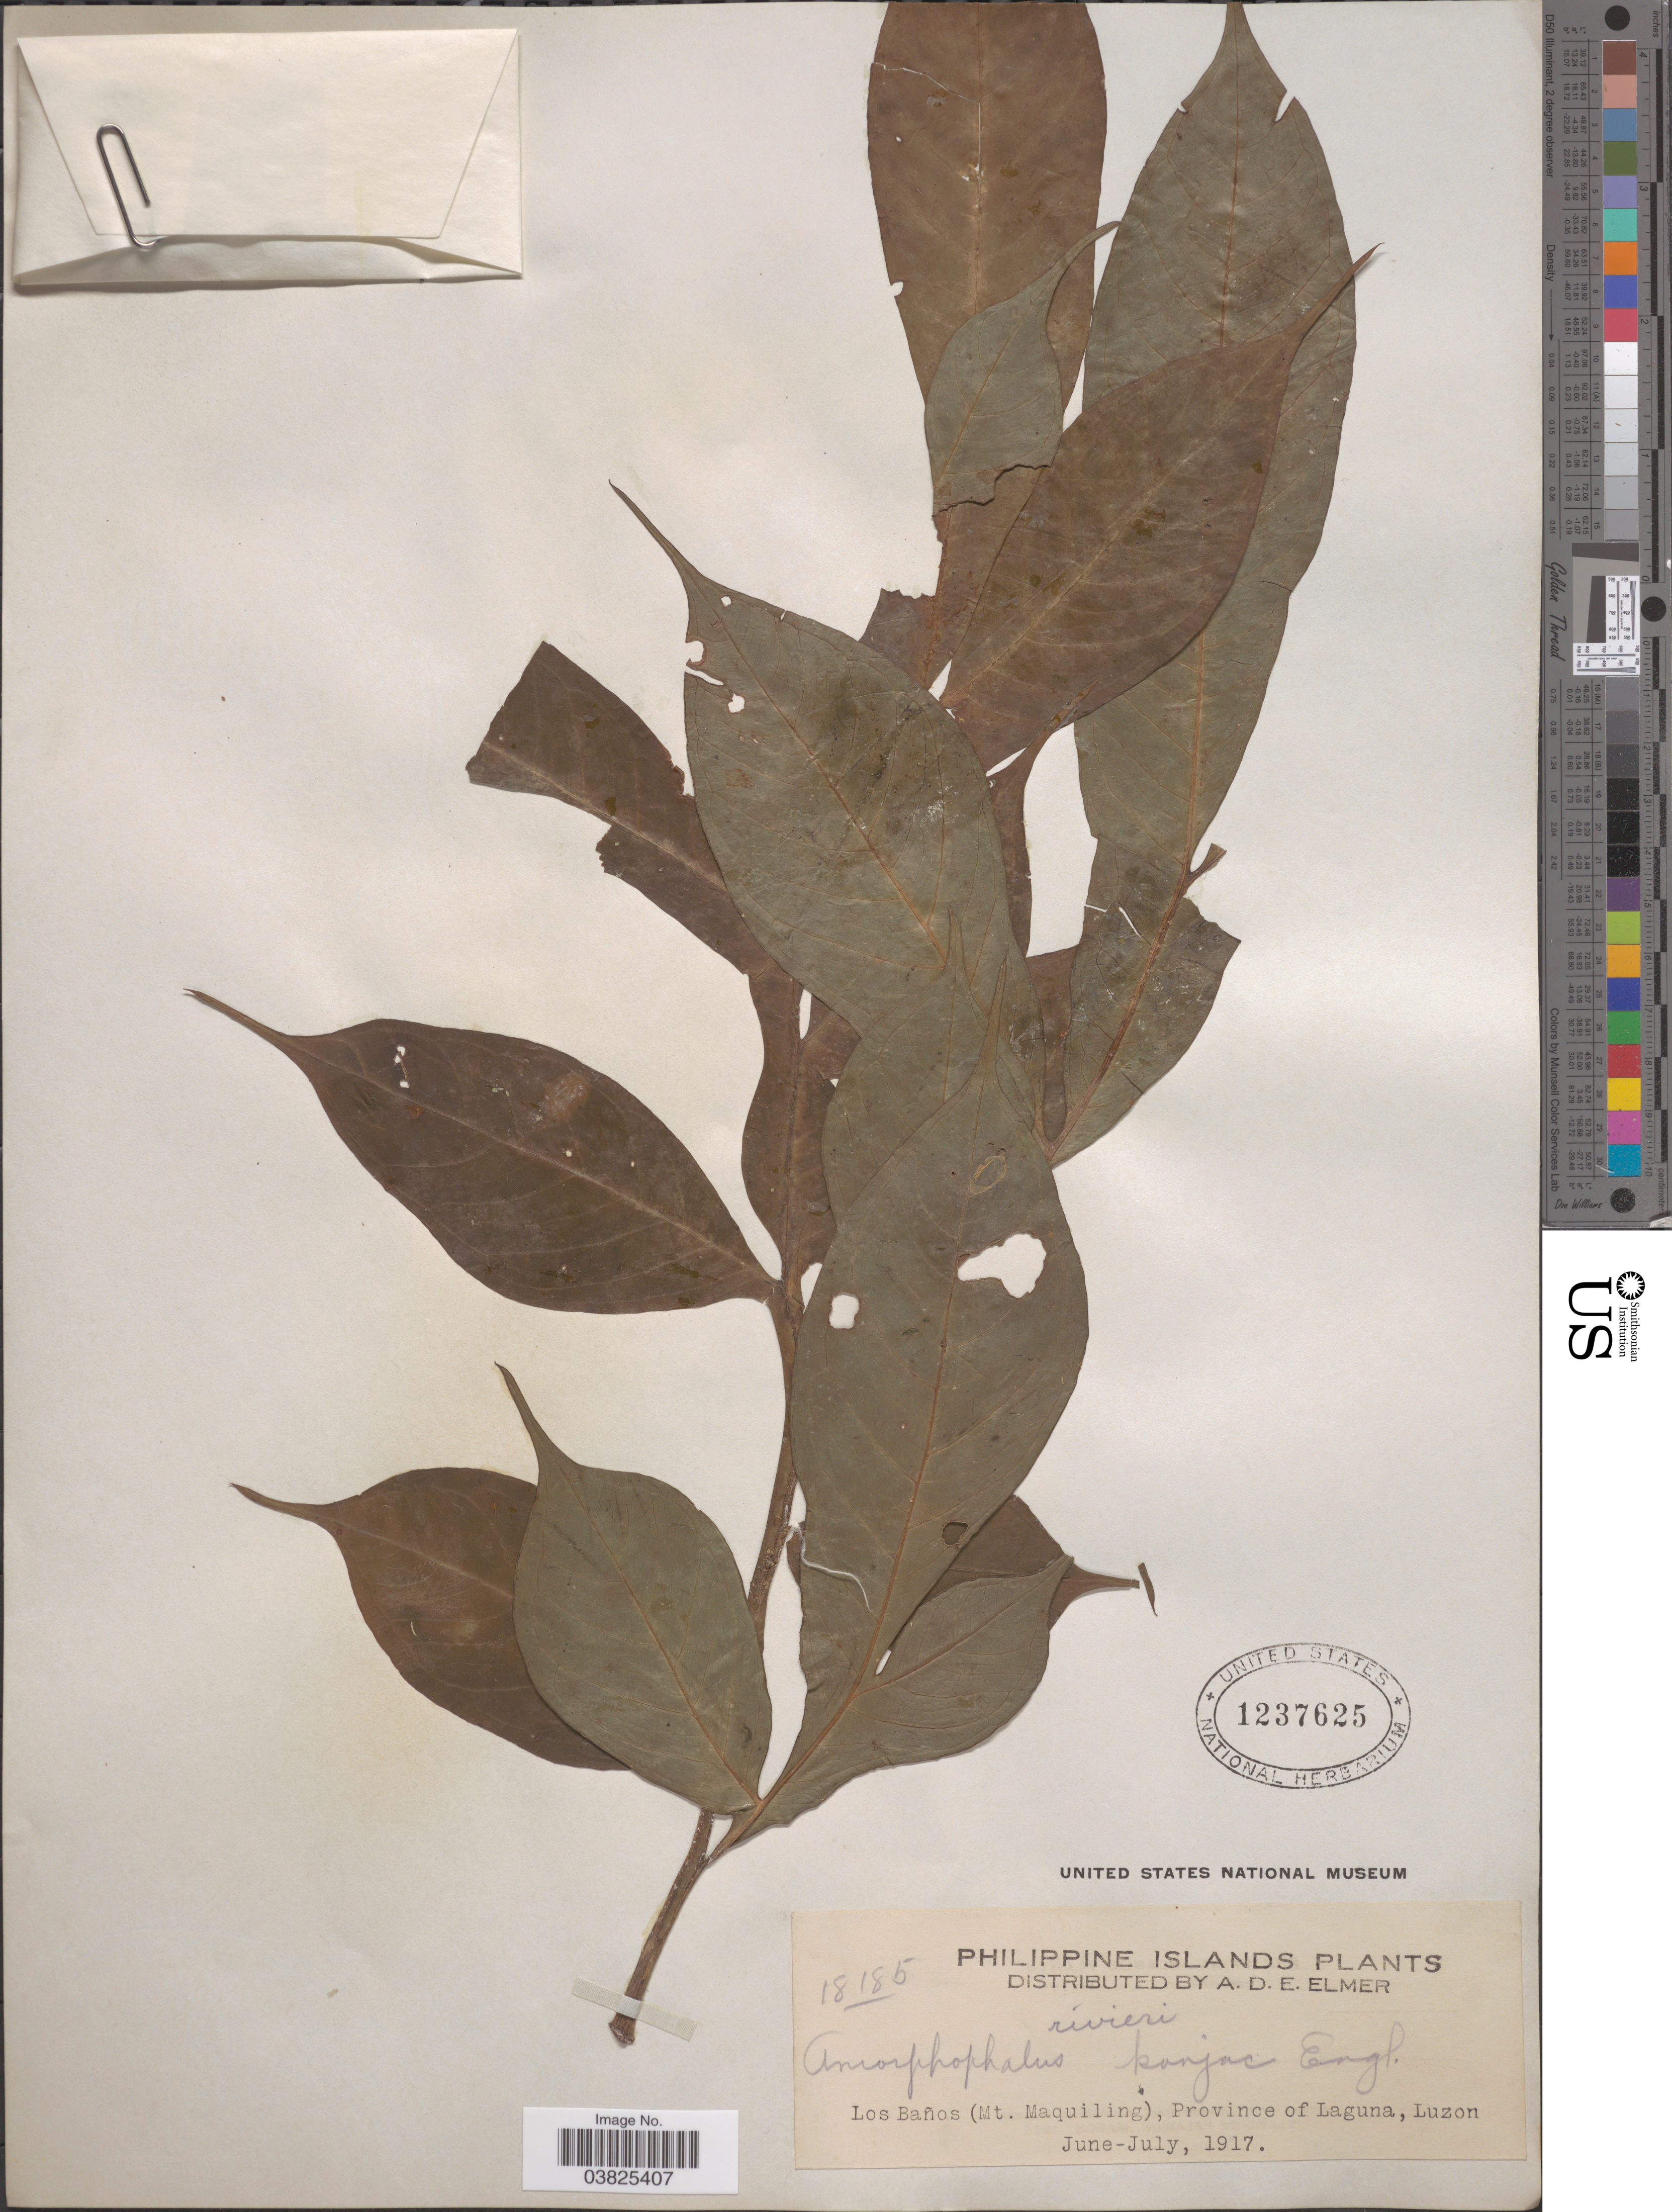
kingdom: Plantae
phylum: Tracheophyta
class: Liliopsida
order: Alismatales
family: Araceae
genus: Amorphophallus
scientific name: Amorphophallus konjac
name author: K. Koch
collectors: A. D. E. Elmer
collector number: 18185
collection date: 1917-06/1917-07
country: Philippines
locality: Los Baños (Mt. Maquiling), Province of Laguna, Luzon.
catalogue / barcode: US 1237625